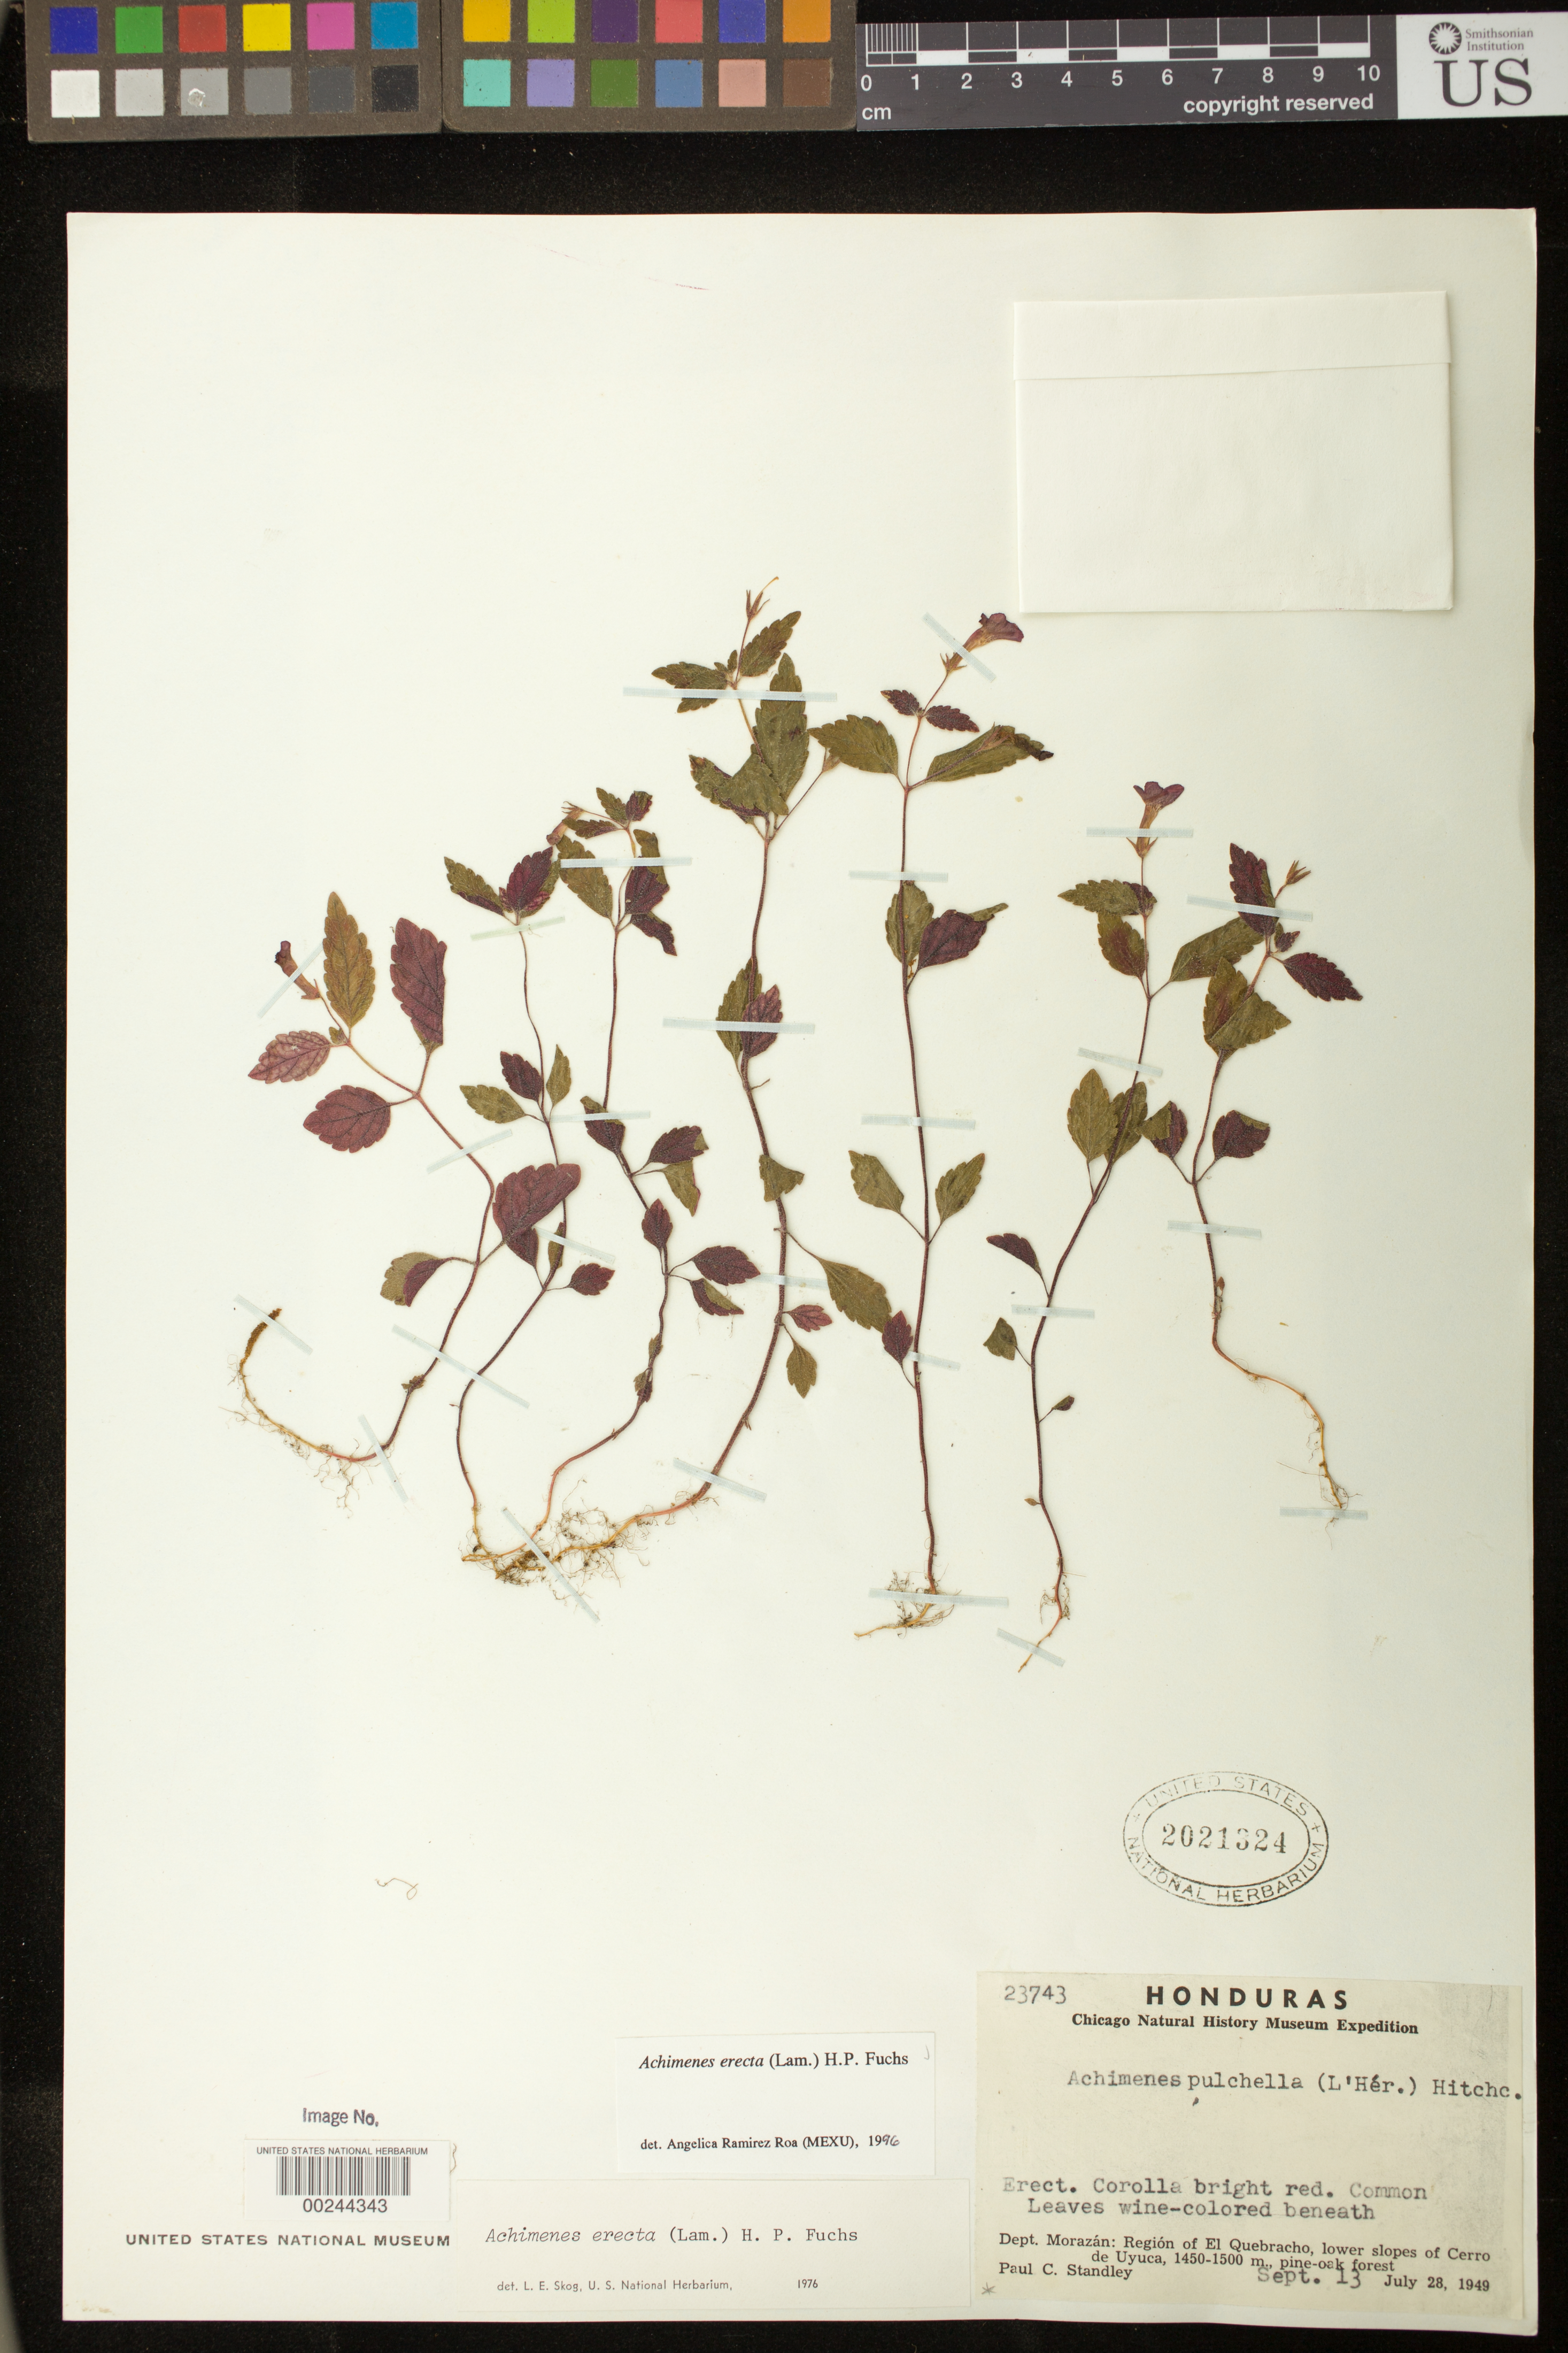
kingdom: Plantae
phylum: Tracheophyta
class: Magnoliopsida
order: Lamiales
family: Gesneriaceae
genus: Achimenes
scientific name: Achimenes erecta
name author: (Lam.) H.P. Fuchs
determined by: Skog, Laurence E.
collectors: P. C. Standley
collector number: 23743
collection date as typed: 13 Sep 1949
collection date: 1949-09-13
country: Honduras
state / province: Fco. Morazán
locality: Region of El Quebracho, lower slopes of Cerro de Uyuca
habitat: Pine-oak forest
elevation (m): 1450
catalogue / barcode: US 2021324